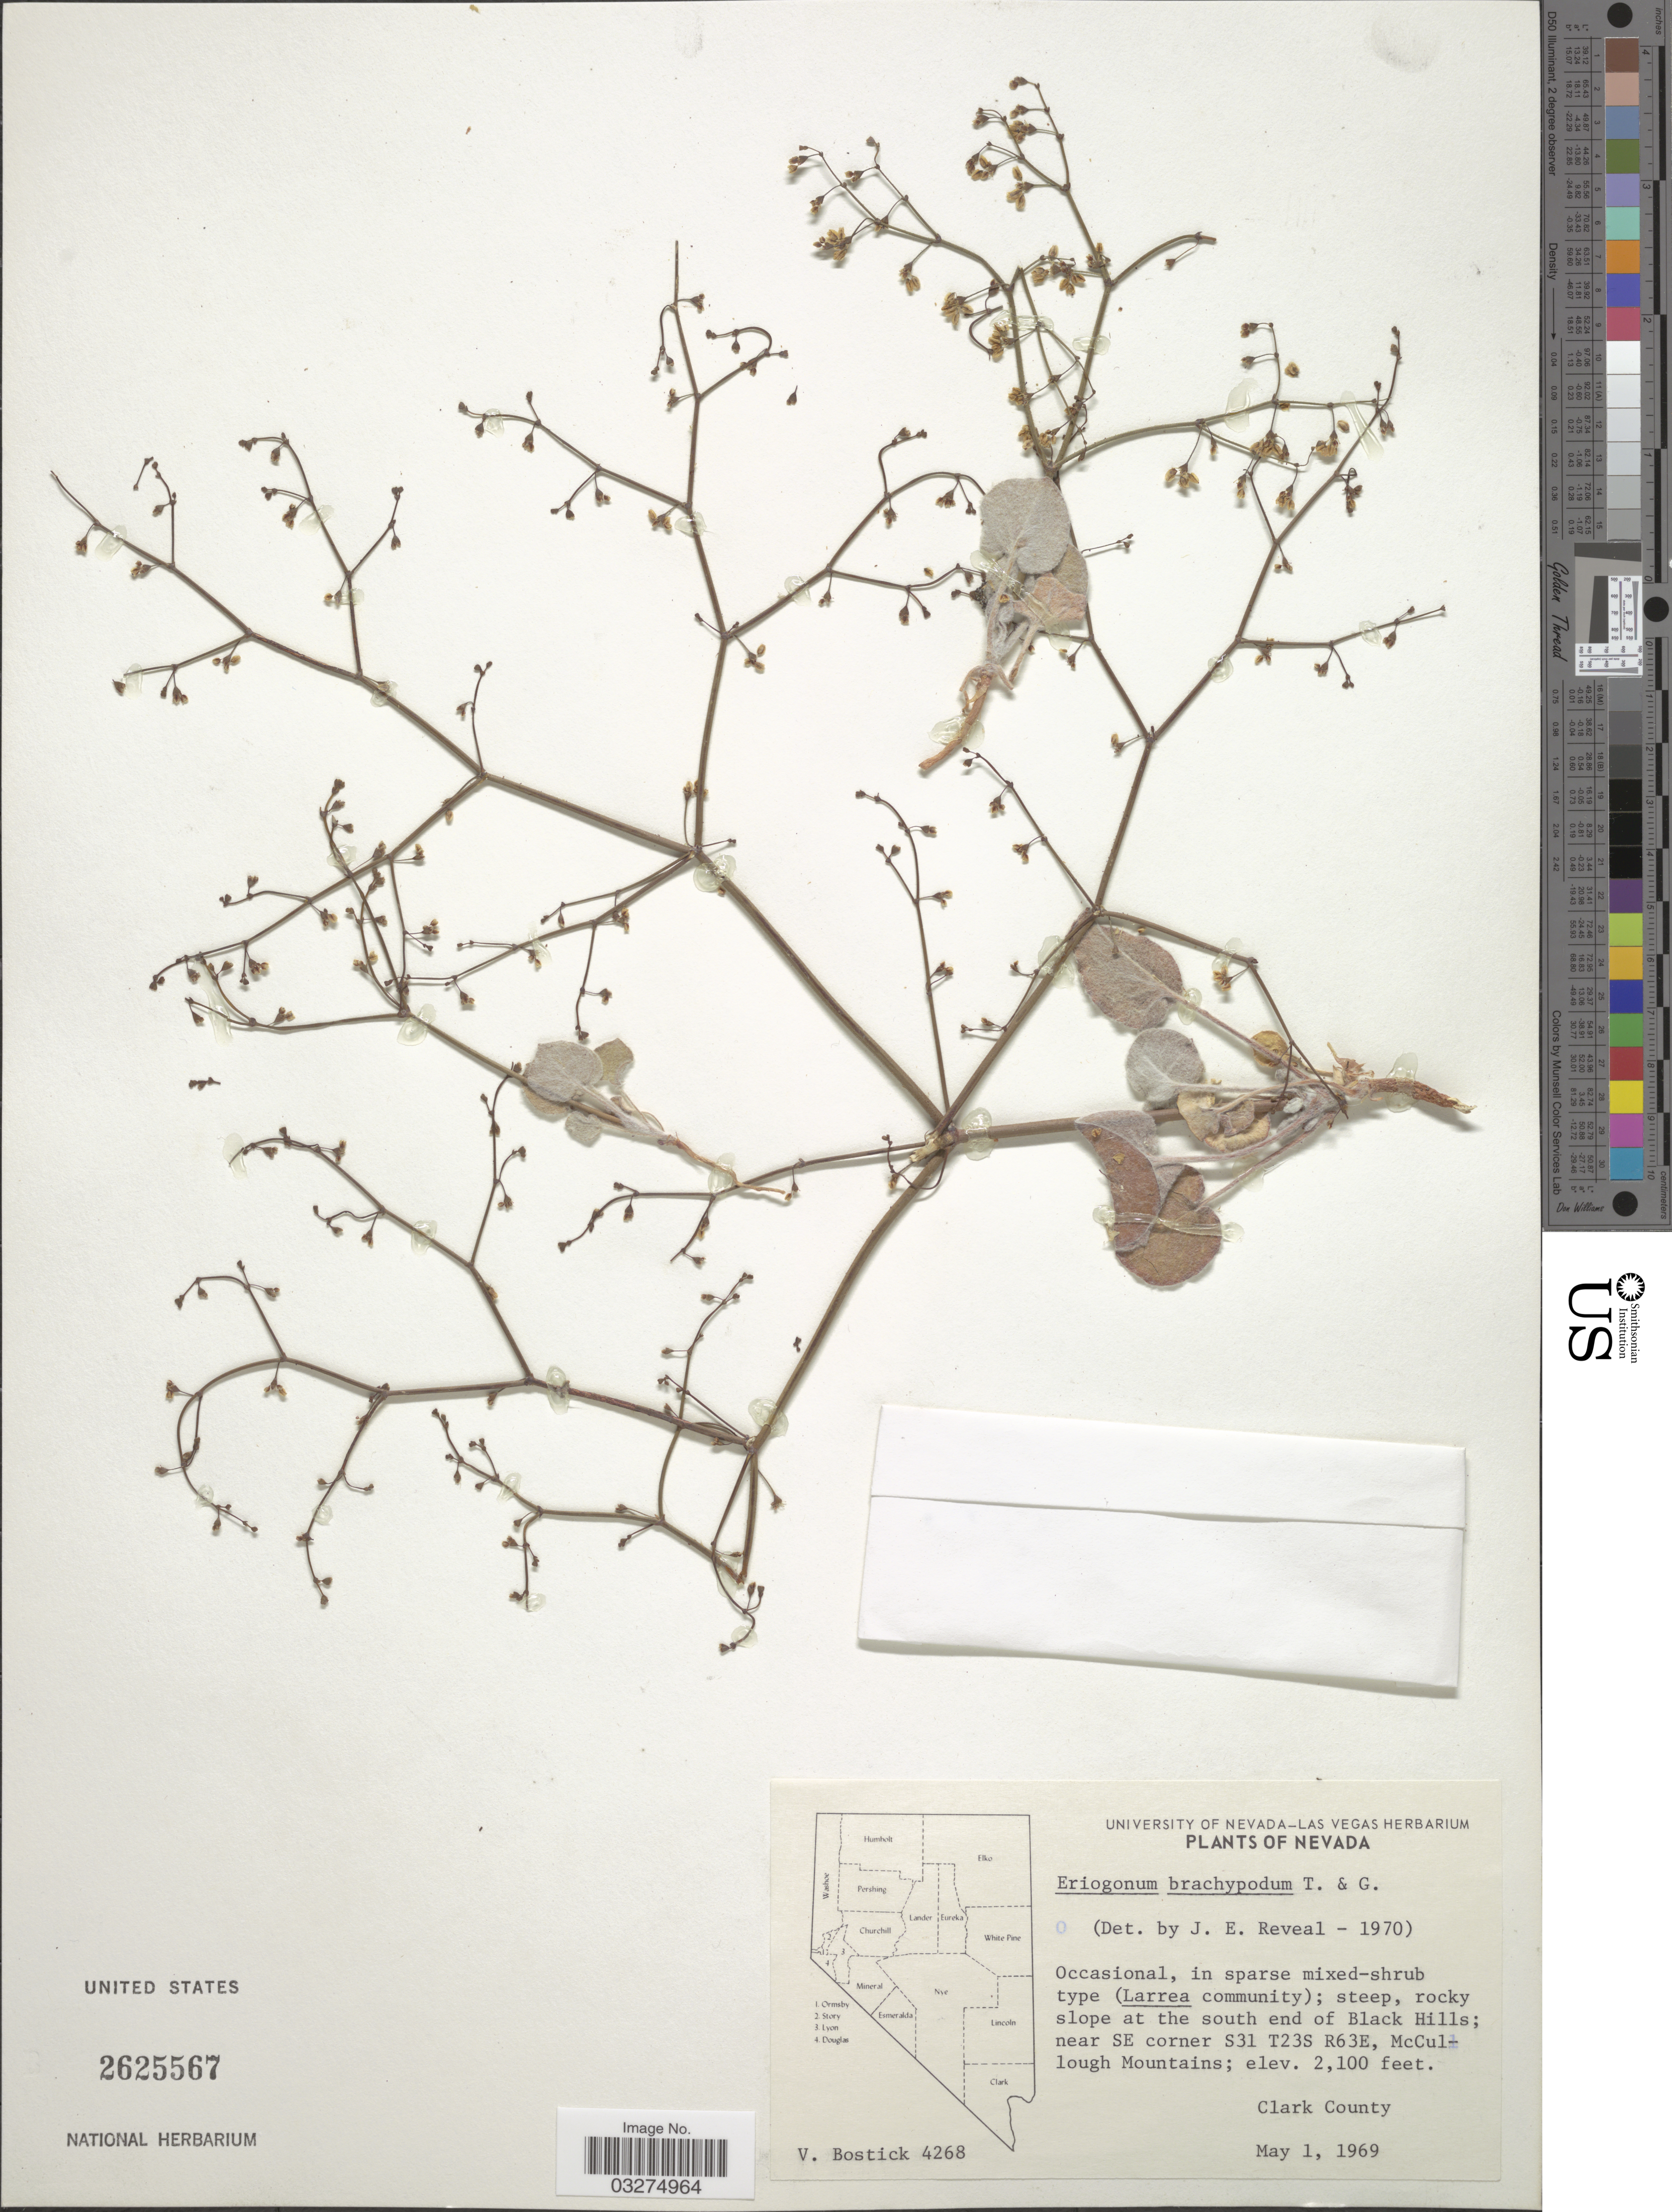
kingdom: Plantae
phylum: Tracheophyta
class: Magnoliopsida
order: Caryophyllales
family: Polygonaceae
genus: Eriogonum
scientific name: Eriogonum brachypodum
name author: Torr. & A. Gray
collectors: V. Bostick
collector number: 4268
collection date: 1969-05-01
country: United States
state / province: Nevada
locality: Rocky slope at the south end of Black Hills; near SE corner S31 T23S R63E, McCullough Mountains. Clark County.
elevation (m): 640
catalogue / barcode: US 2625567